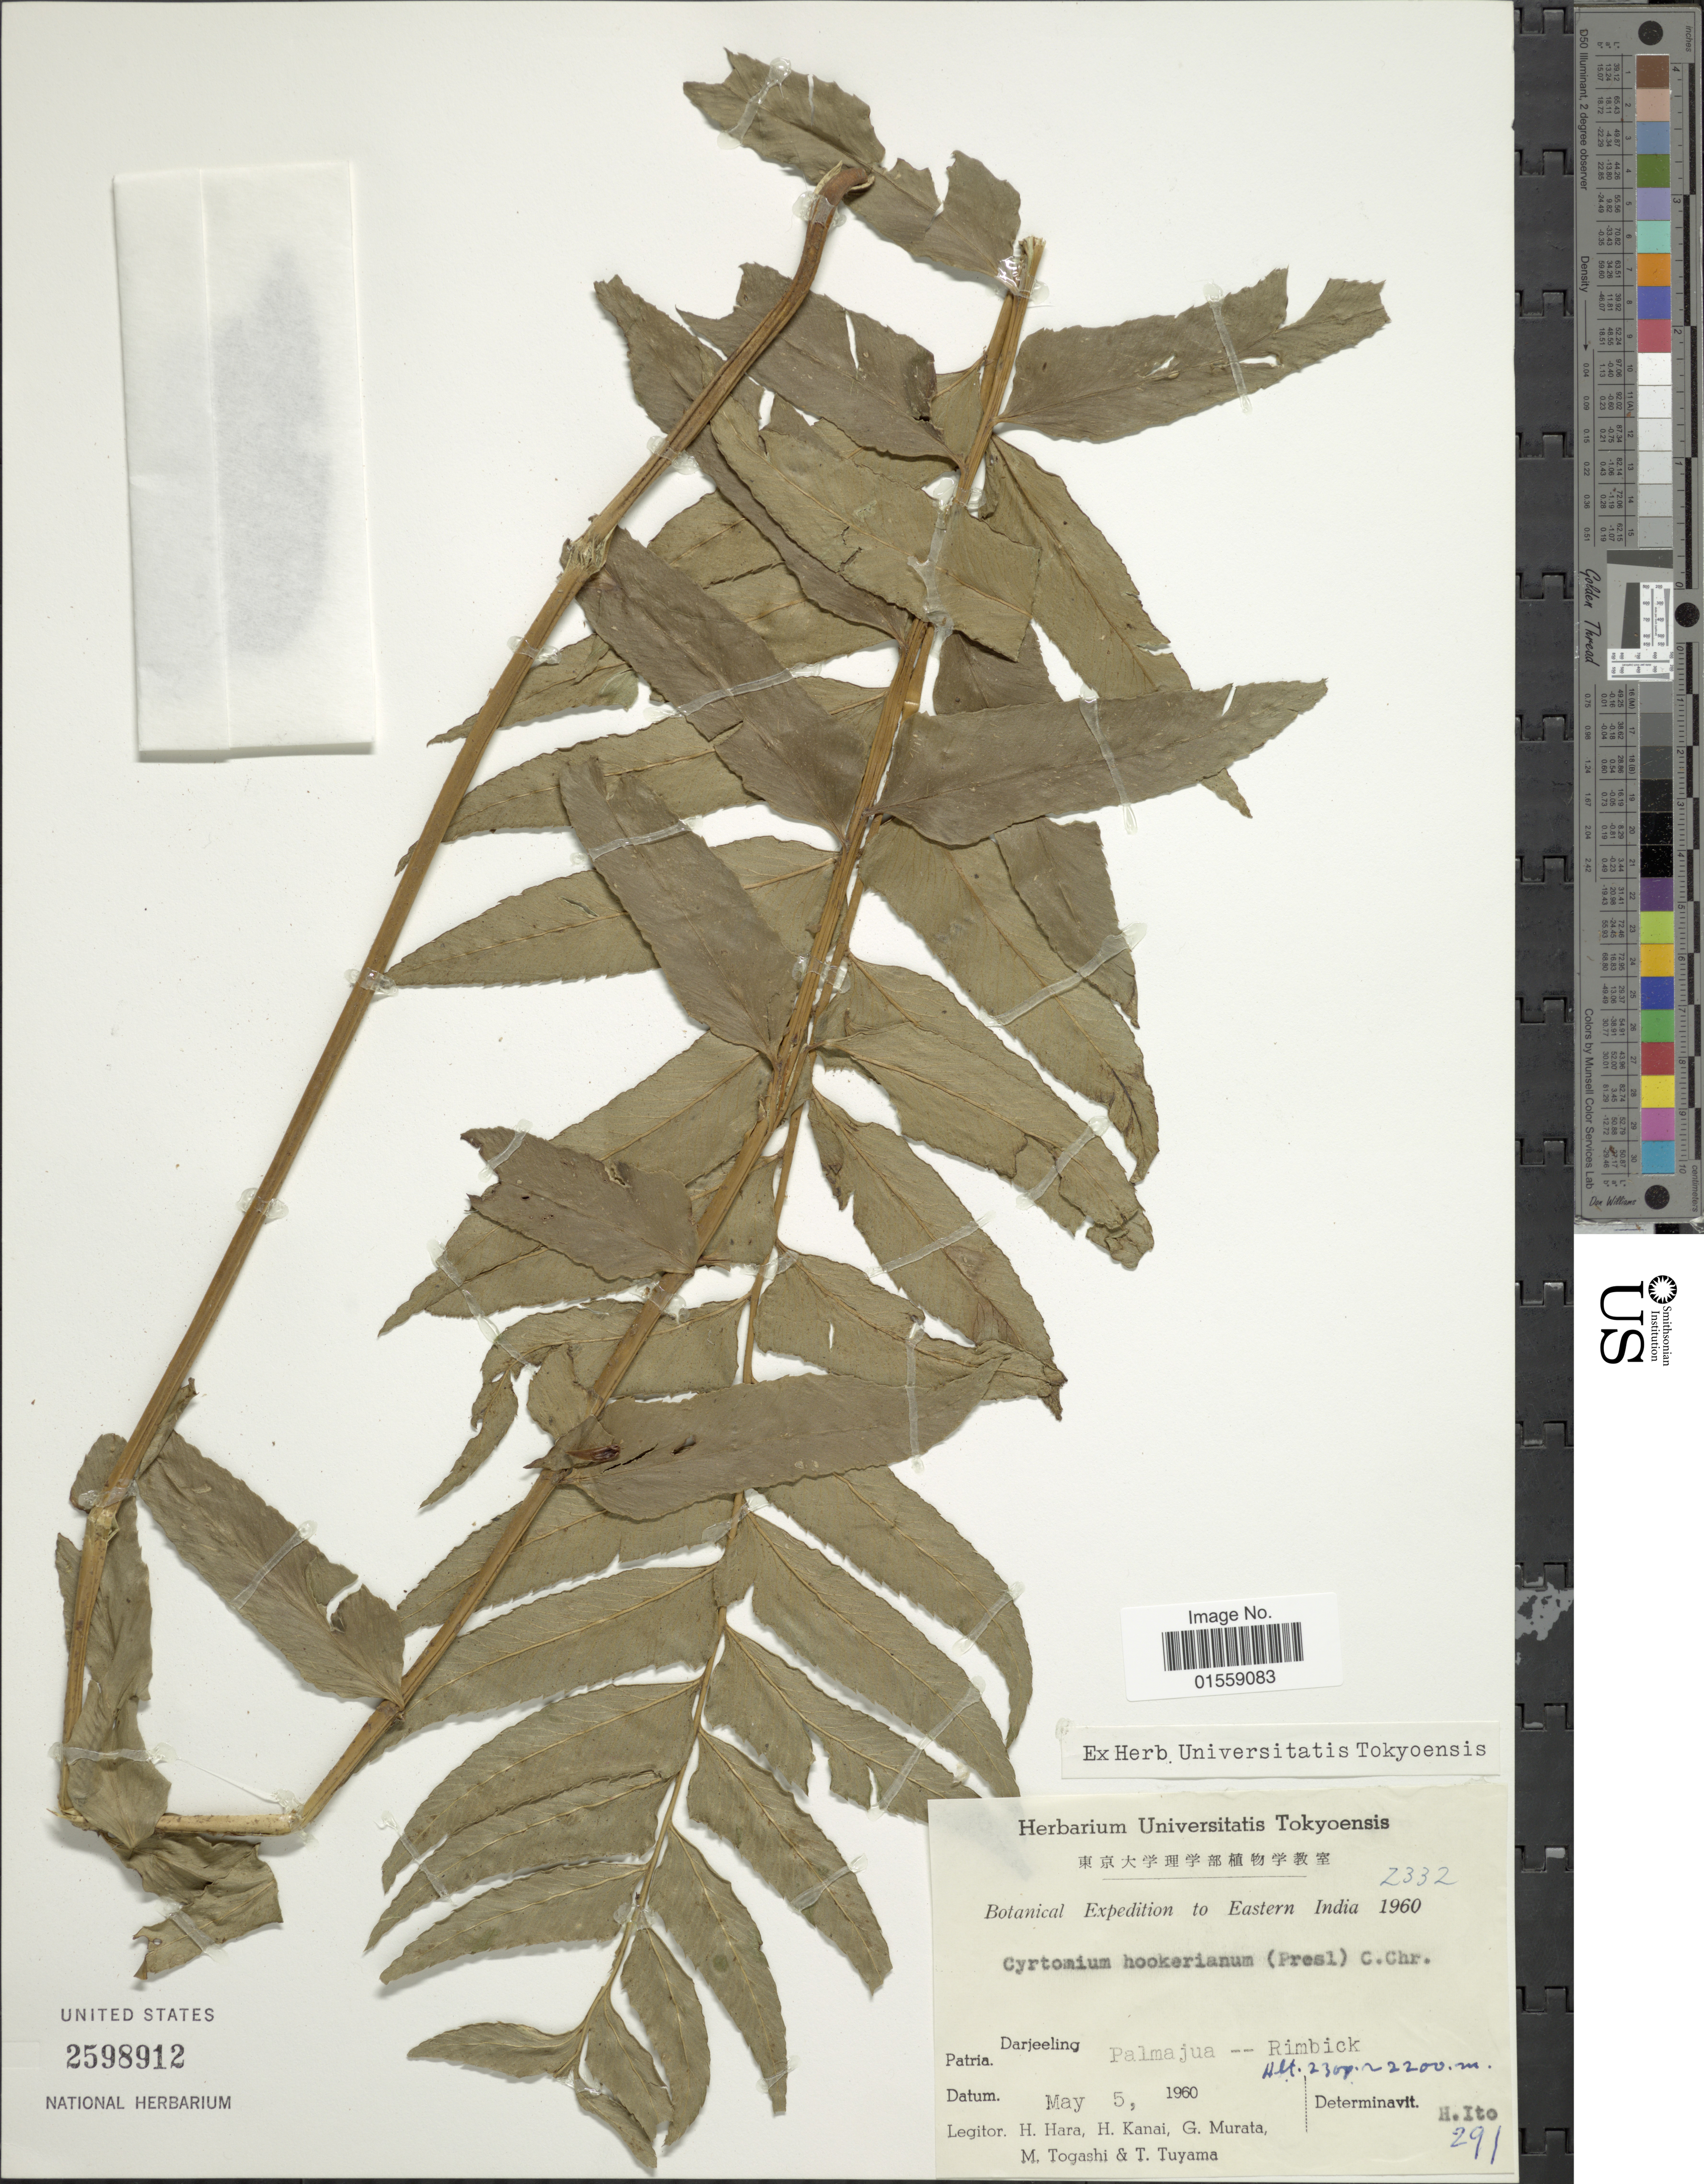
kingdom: Plantae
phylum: Tracheophyta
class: Polypodiopsida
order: Polypodiales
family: Dryopteridaceae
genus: Polystichum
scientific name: Polystichum hookerianum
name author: (C. Presl) C. Chr.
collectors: H. Hara, H. Kanai, G. Murata & M. Togashi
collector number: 2332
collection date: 1960-05-05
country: India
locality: Eastern India, Darjeeling, Palmajula--Rimbick.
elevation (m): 2200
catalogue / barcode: US 2598912